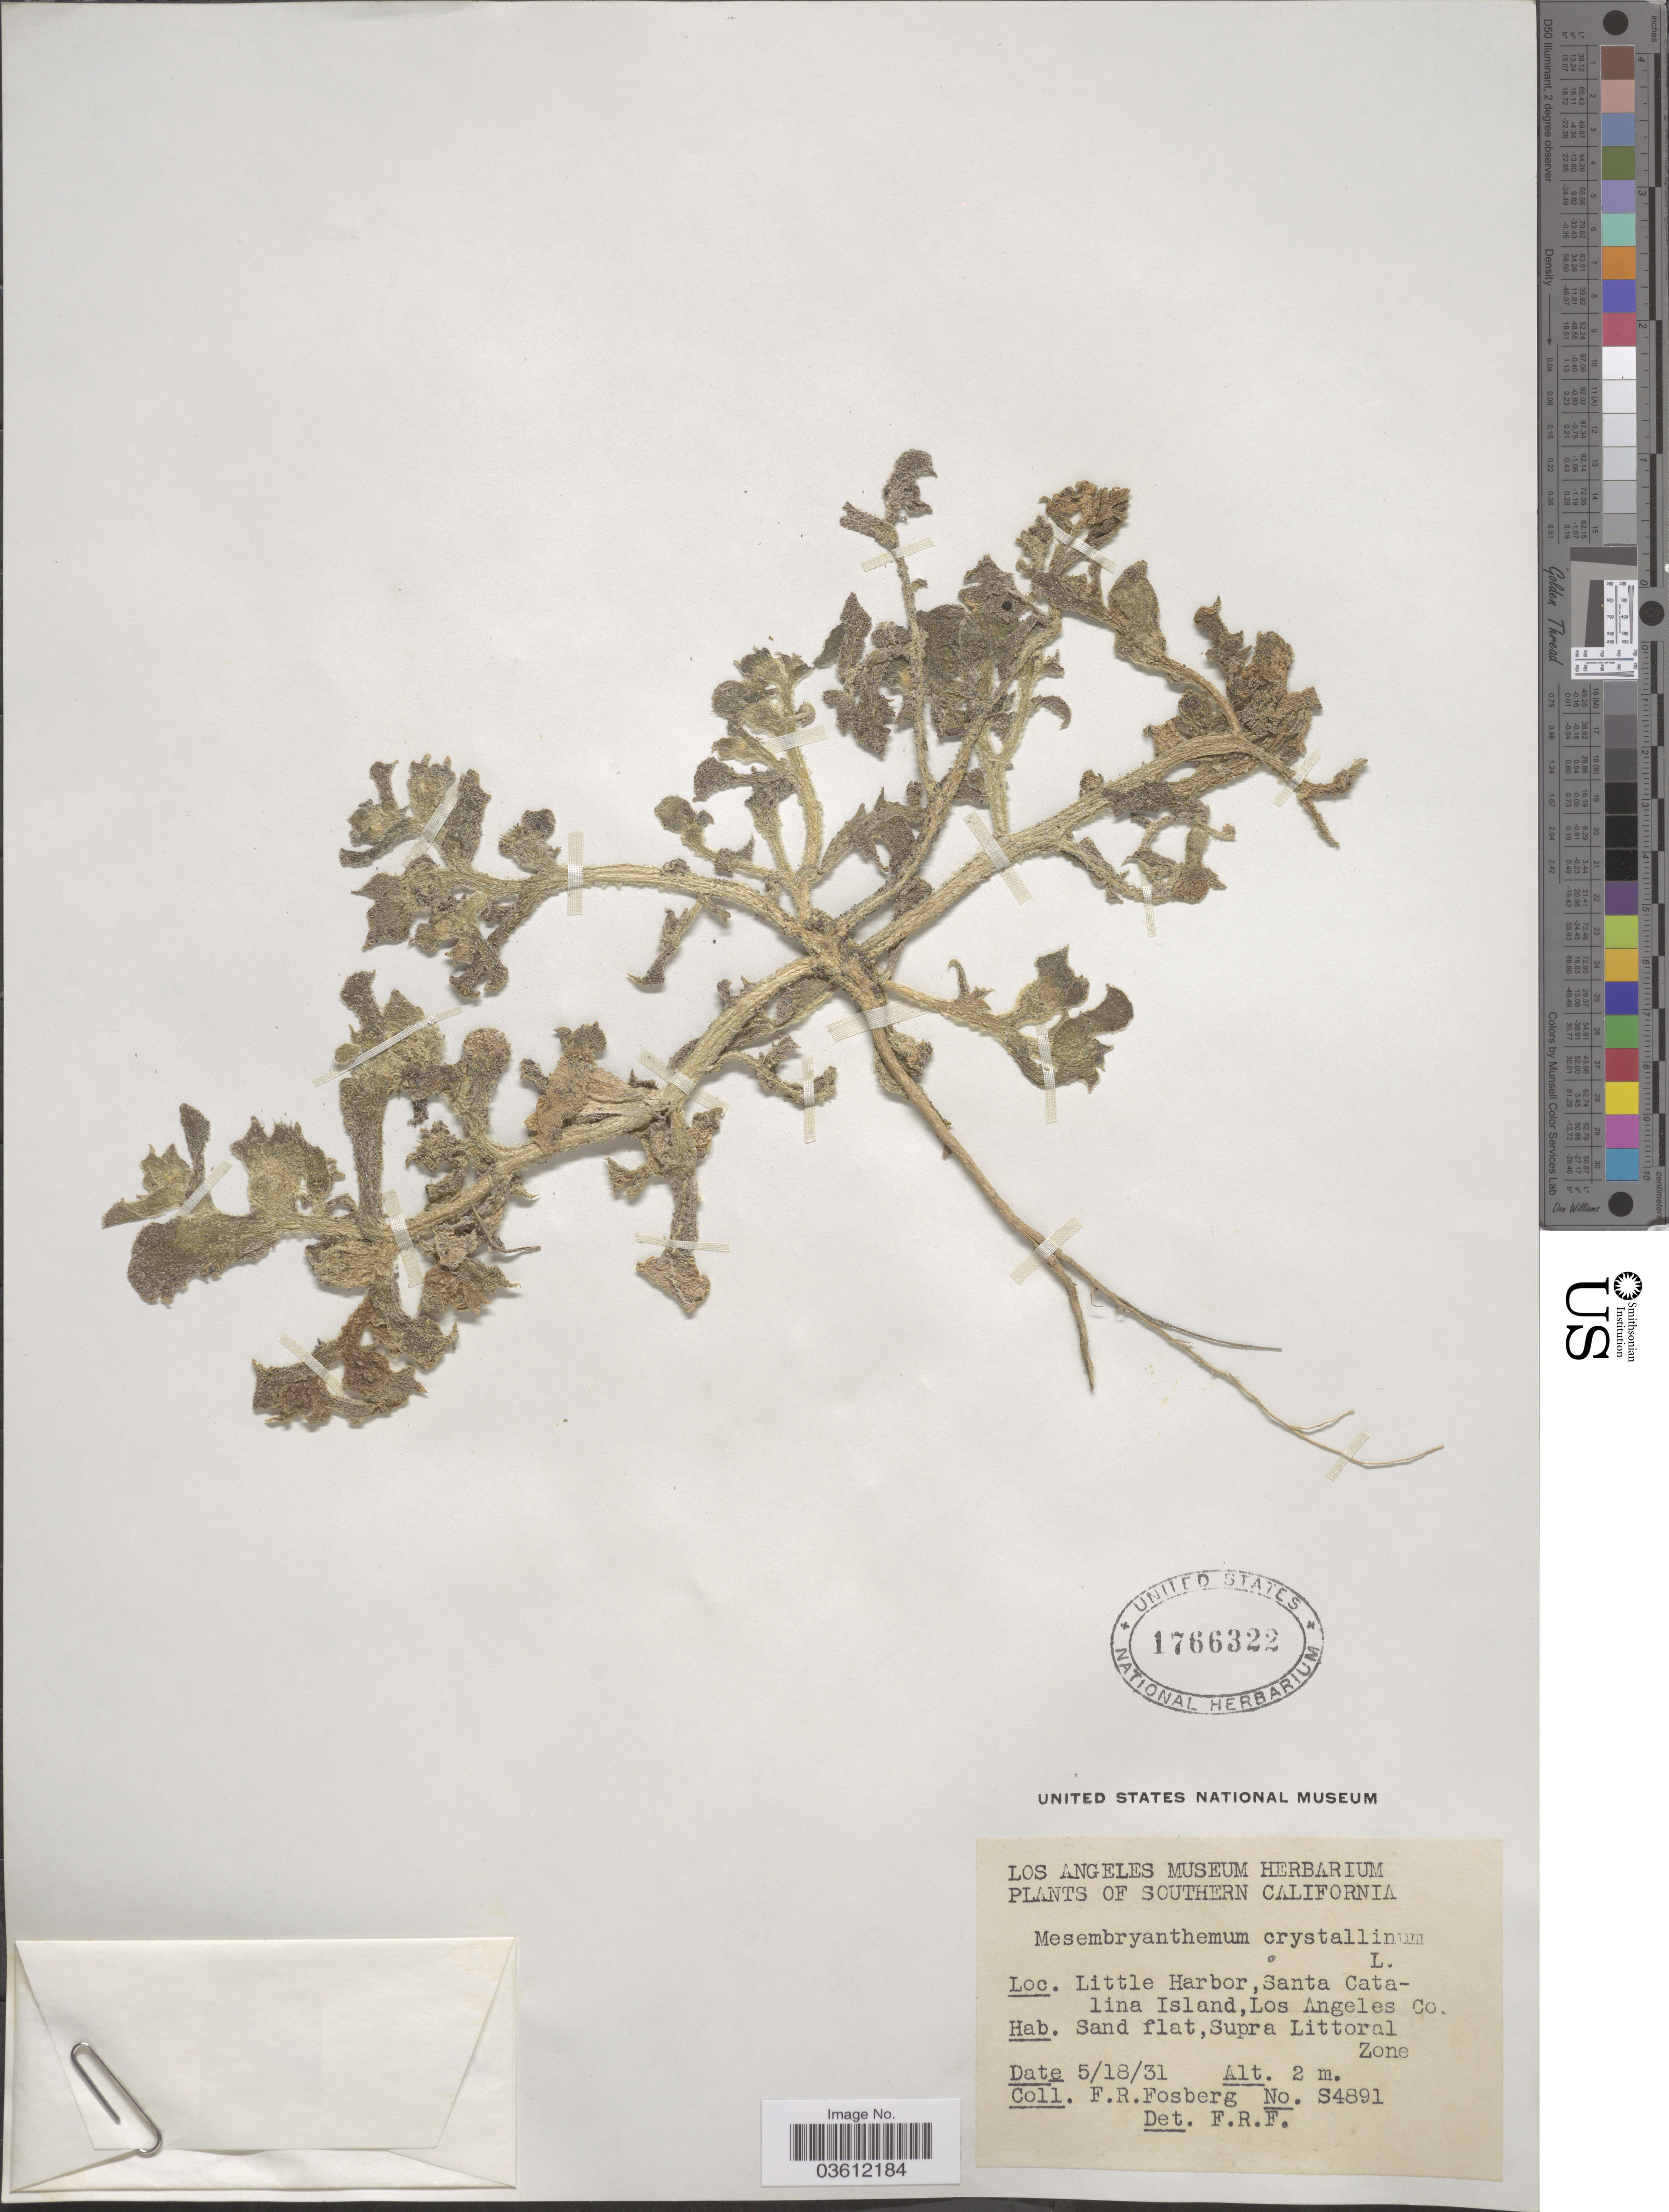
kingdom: Plantae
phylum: Tracheophyta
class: Magnoliopsida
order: Caryophyllales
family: Aizoaceae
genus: Mesembryanthemum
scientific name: Mesembryanthemum crystallinum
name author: L.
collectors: F. R. Fosberg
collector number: S4891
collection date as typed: Transcribed d/m/y: 18/5/31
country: United States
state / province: California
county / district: Los Angeles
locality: Southern California. Little Harbor, Santa Catalina Island, Los Angeles Co.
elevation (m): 2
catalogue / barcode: US 1766322